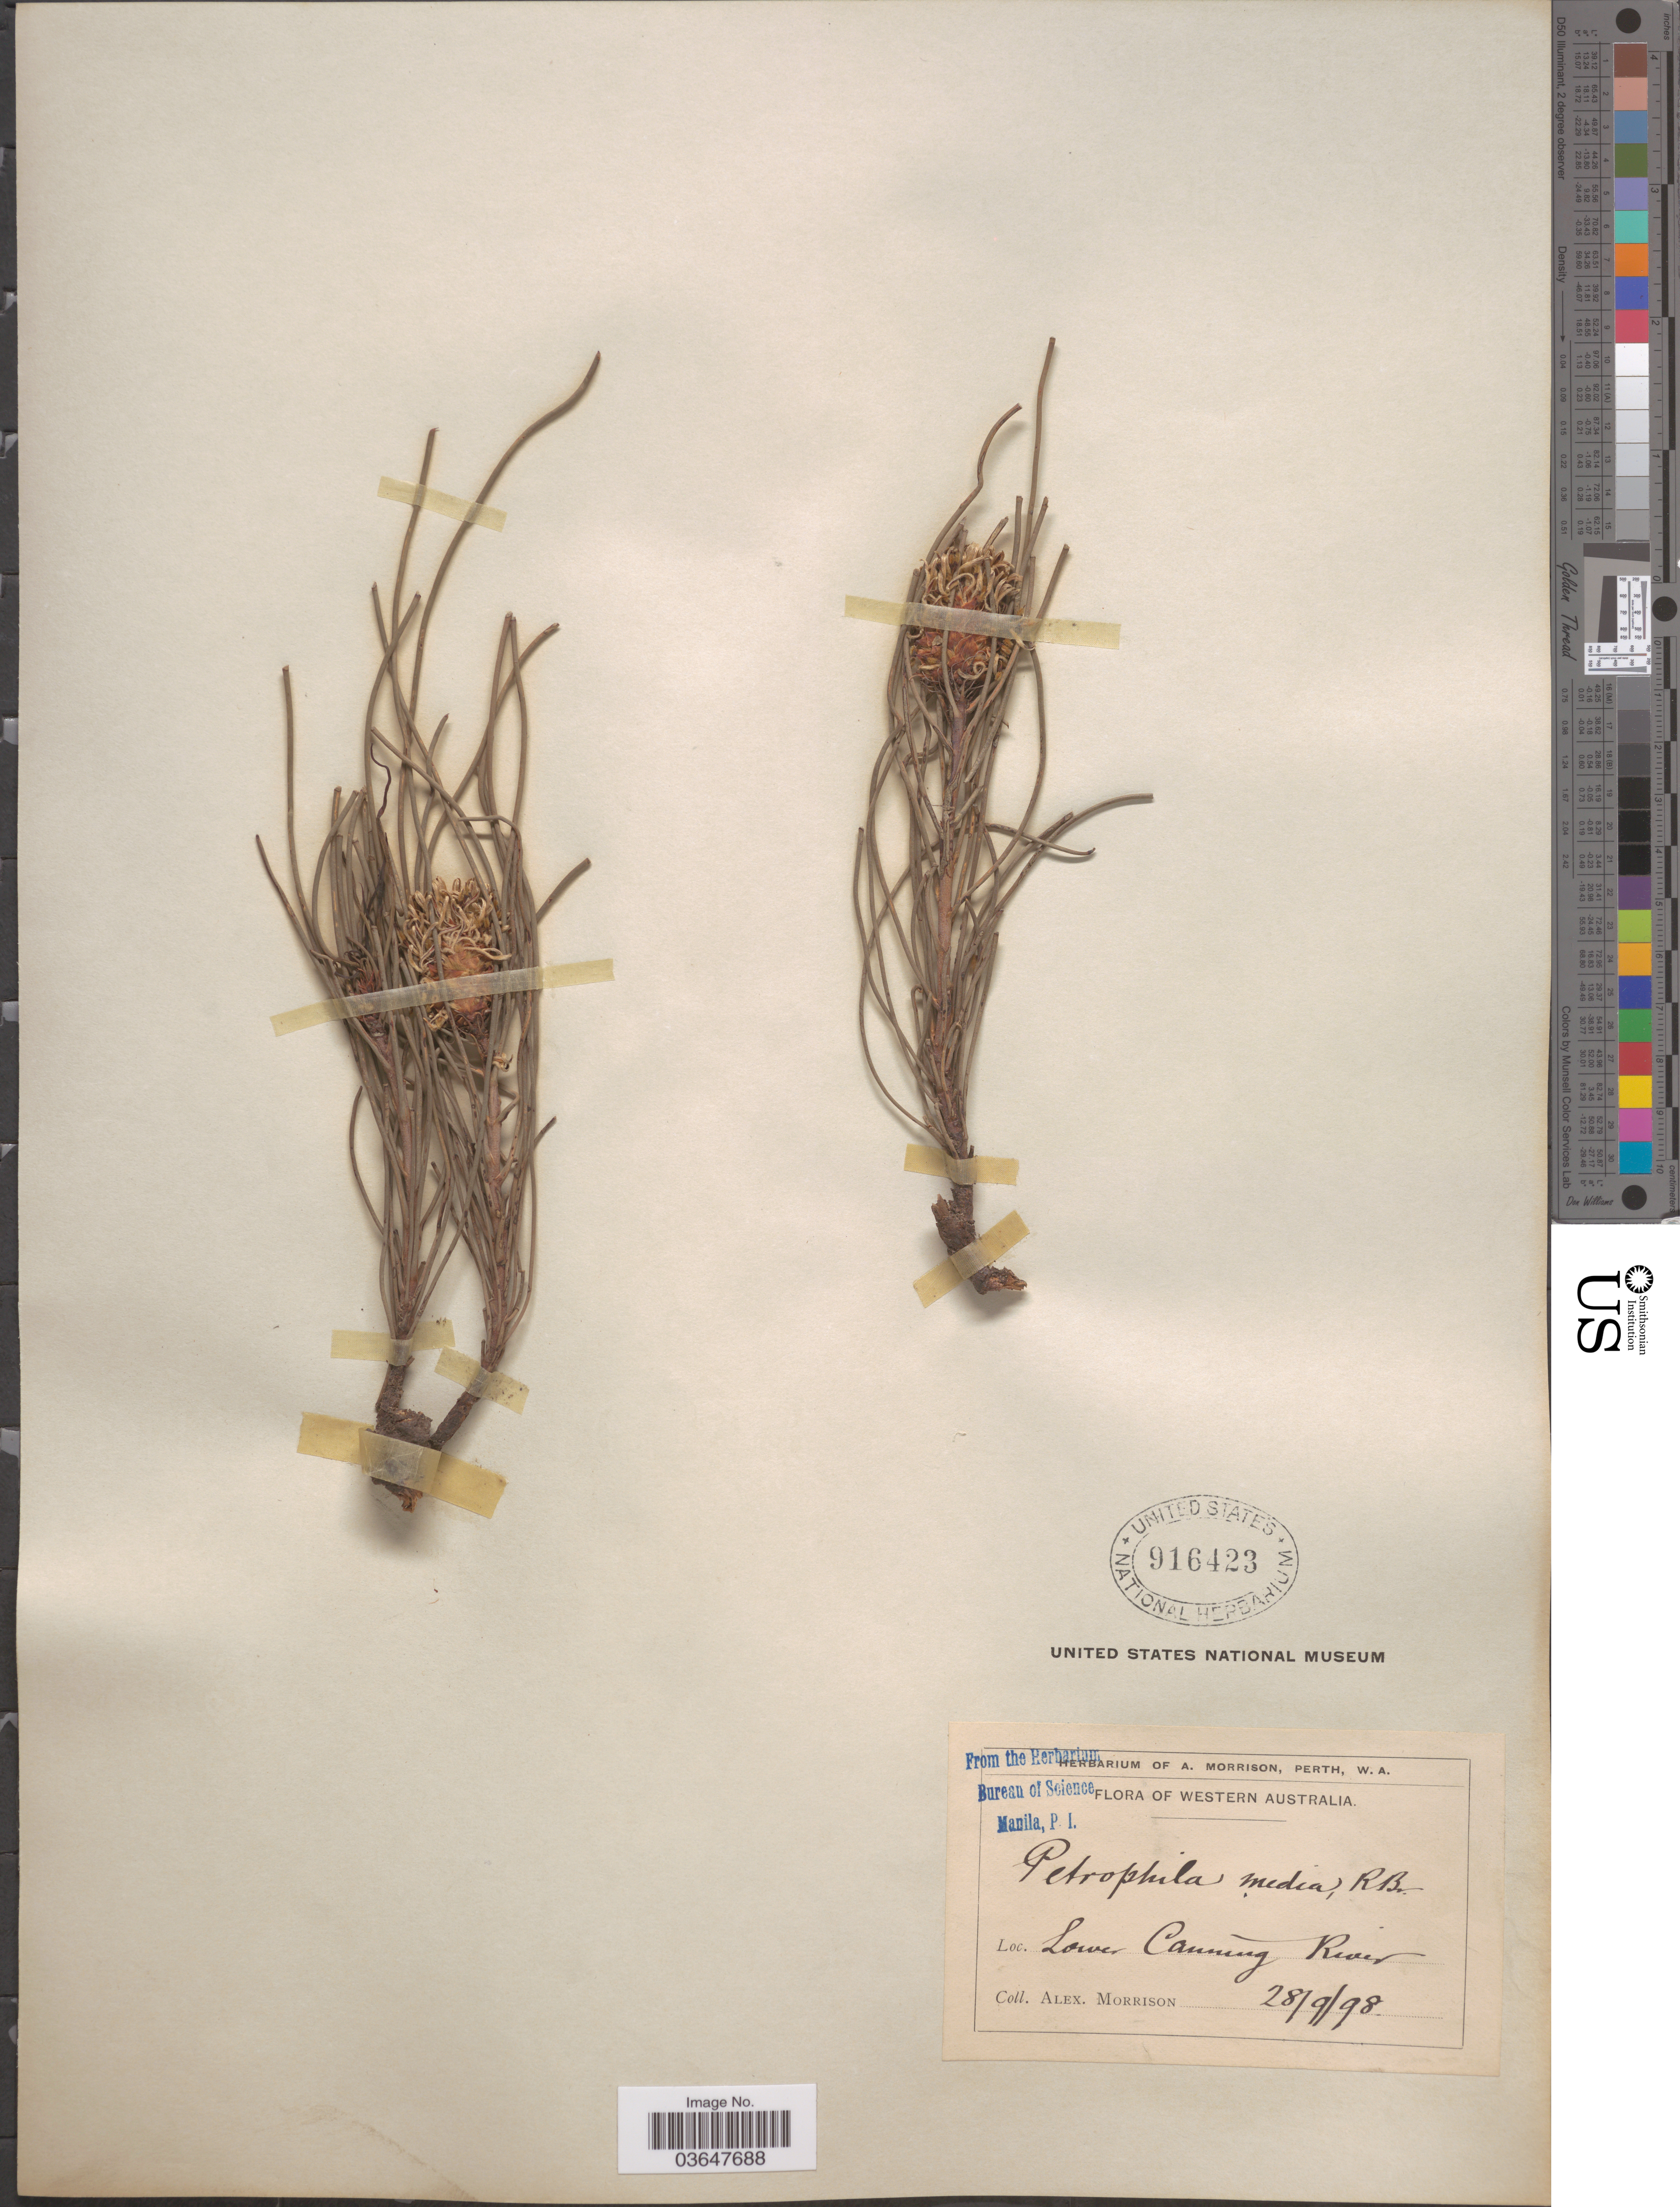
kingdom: Plantae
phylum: Tracheophyta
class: Magnoliopsida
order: Proteales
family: Proteaceae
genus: Petrophile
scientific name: Petrophile media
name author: R. Br.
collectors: A. Morrison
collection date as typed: Transcribed d/m/y: 28/9/98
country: Australia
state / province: Western Australia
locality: Lower Canning River.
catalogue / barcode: US 916423